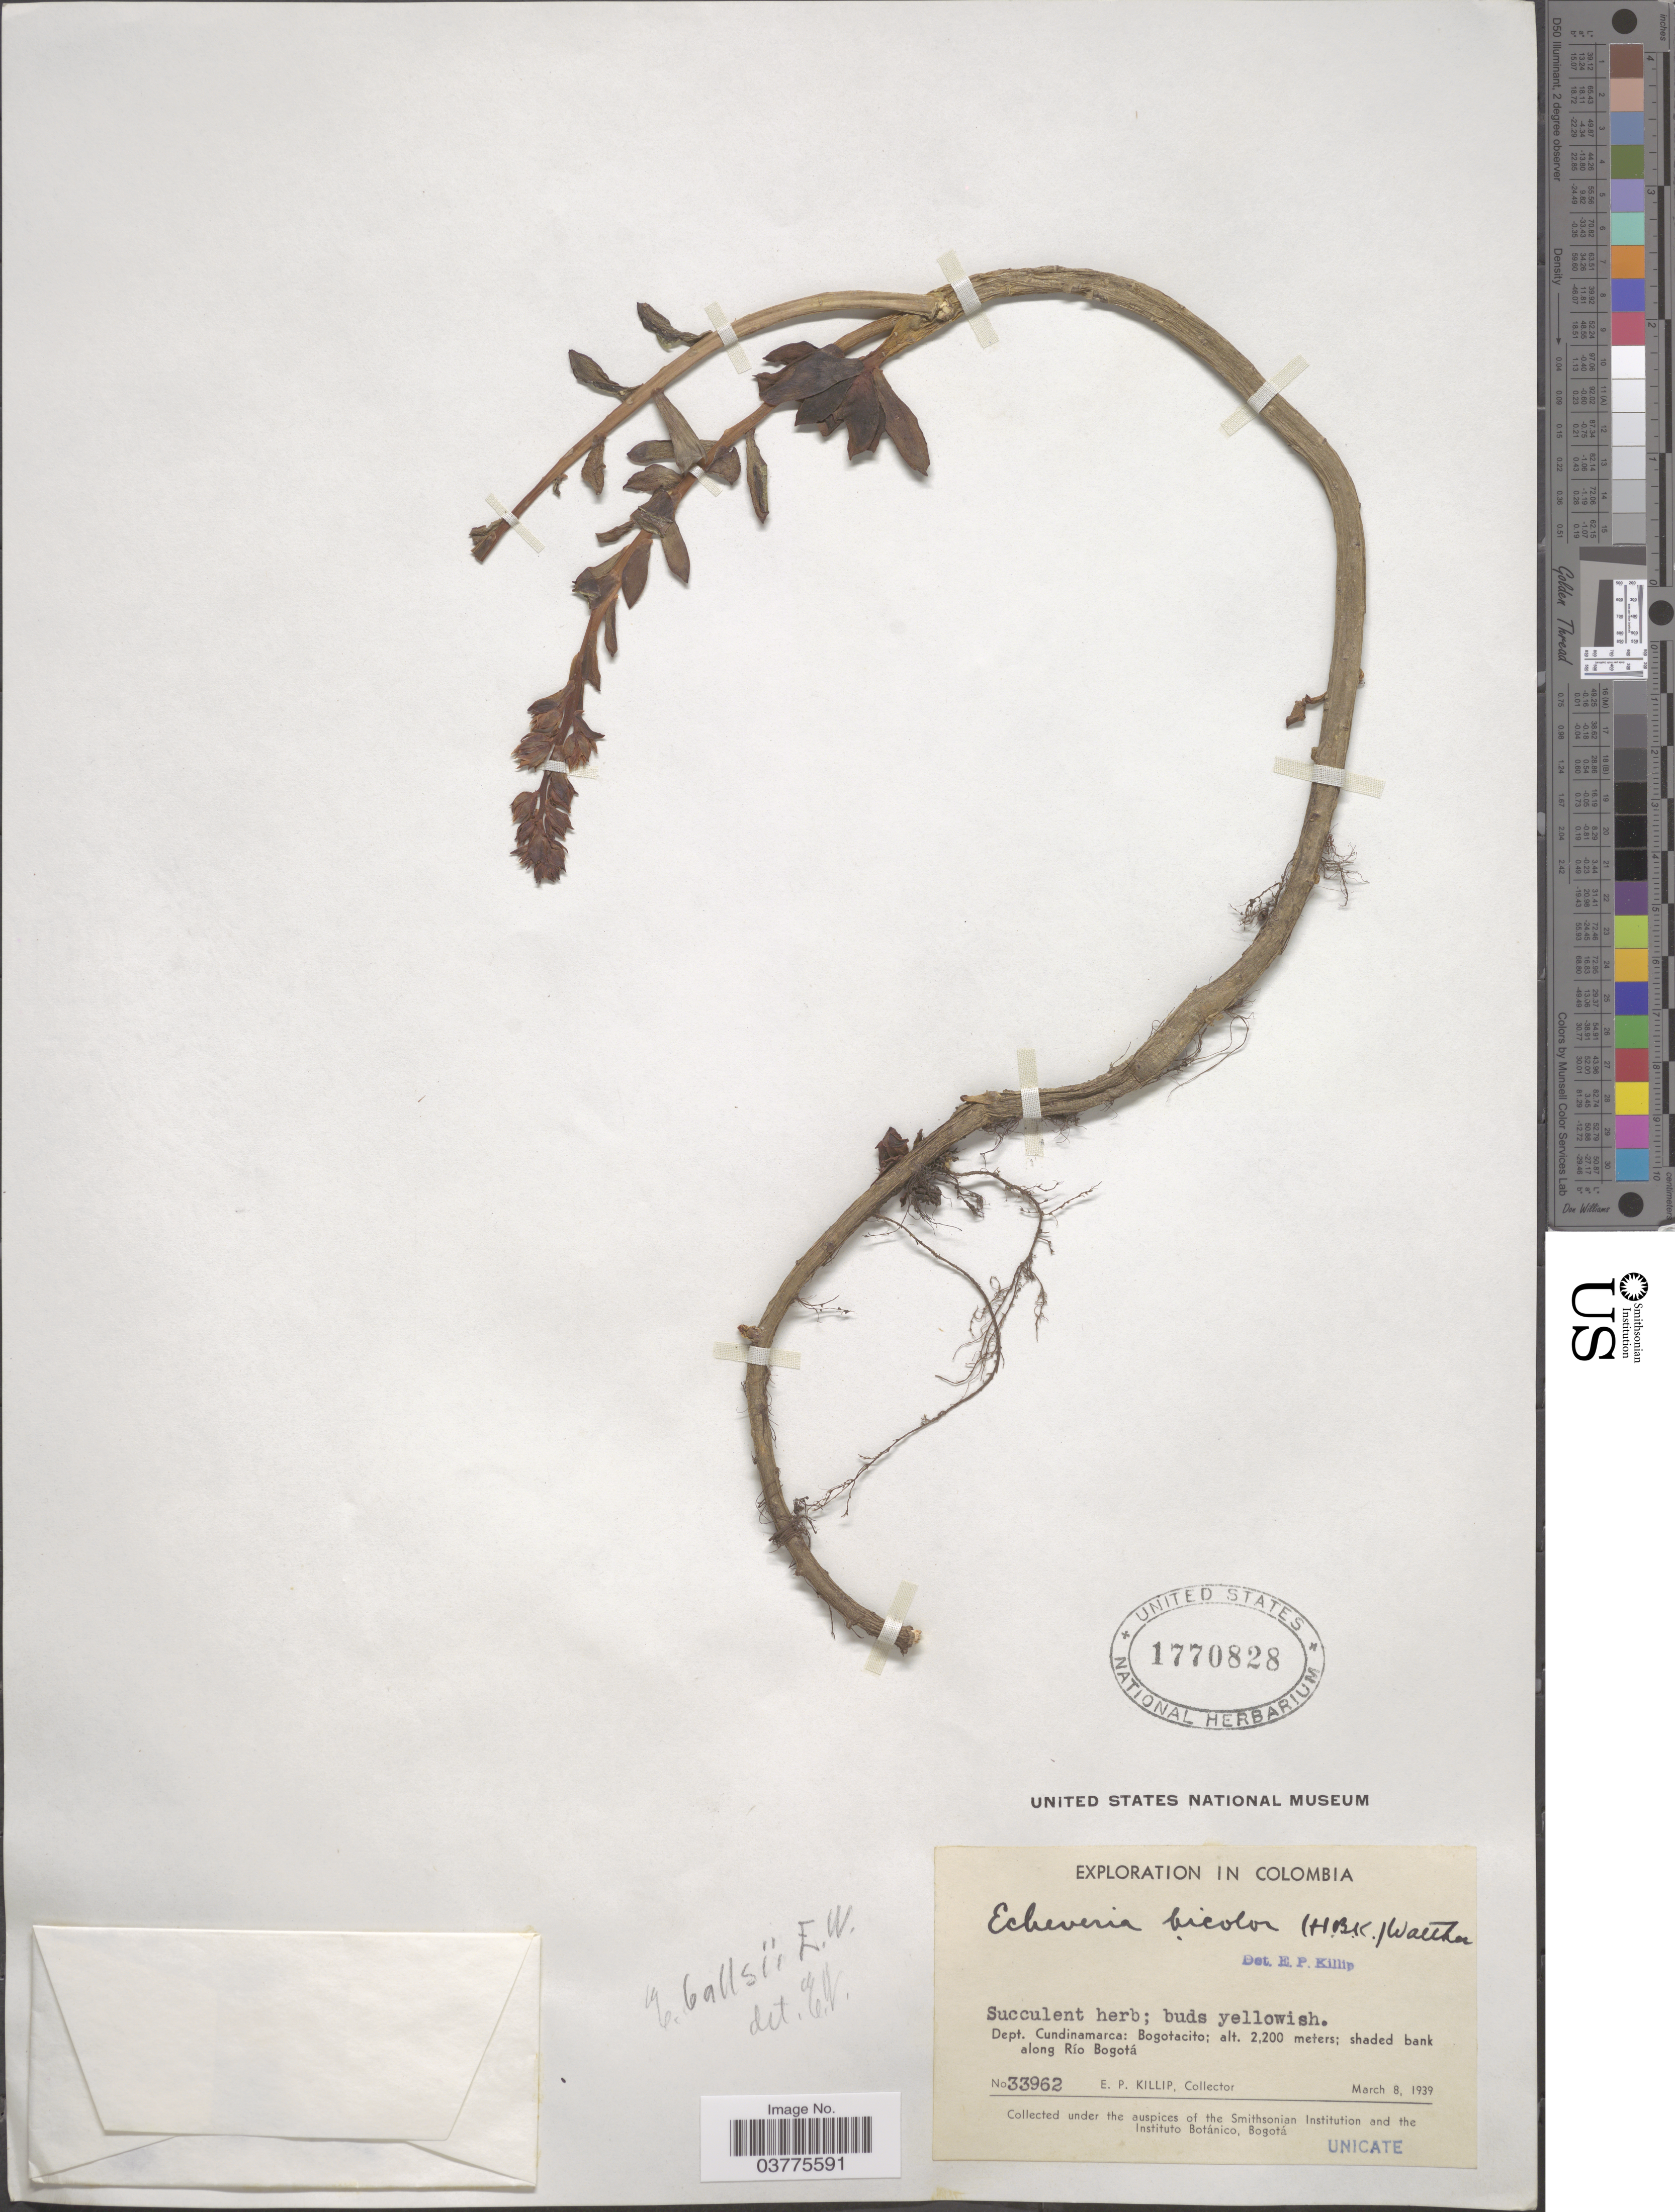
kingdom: Plantae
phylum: Tracheophyta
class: Magnoliopsida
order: Saxifragales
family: Crassulaceae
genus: Echeveria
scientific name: Echeveria ballsii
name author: E. Walther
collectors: E. P. Killip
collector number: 33962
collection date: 1939-03-08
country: Colombia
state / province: Cundinamarca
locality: Dept. Cundinamarca: Bogotacito; shaded bank along Río Bogotá.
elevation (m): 2200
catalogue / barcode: US 1770828